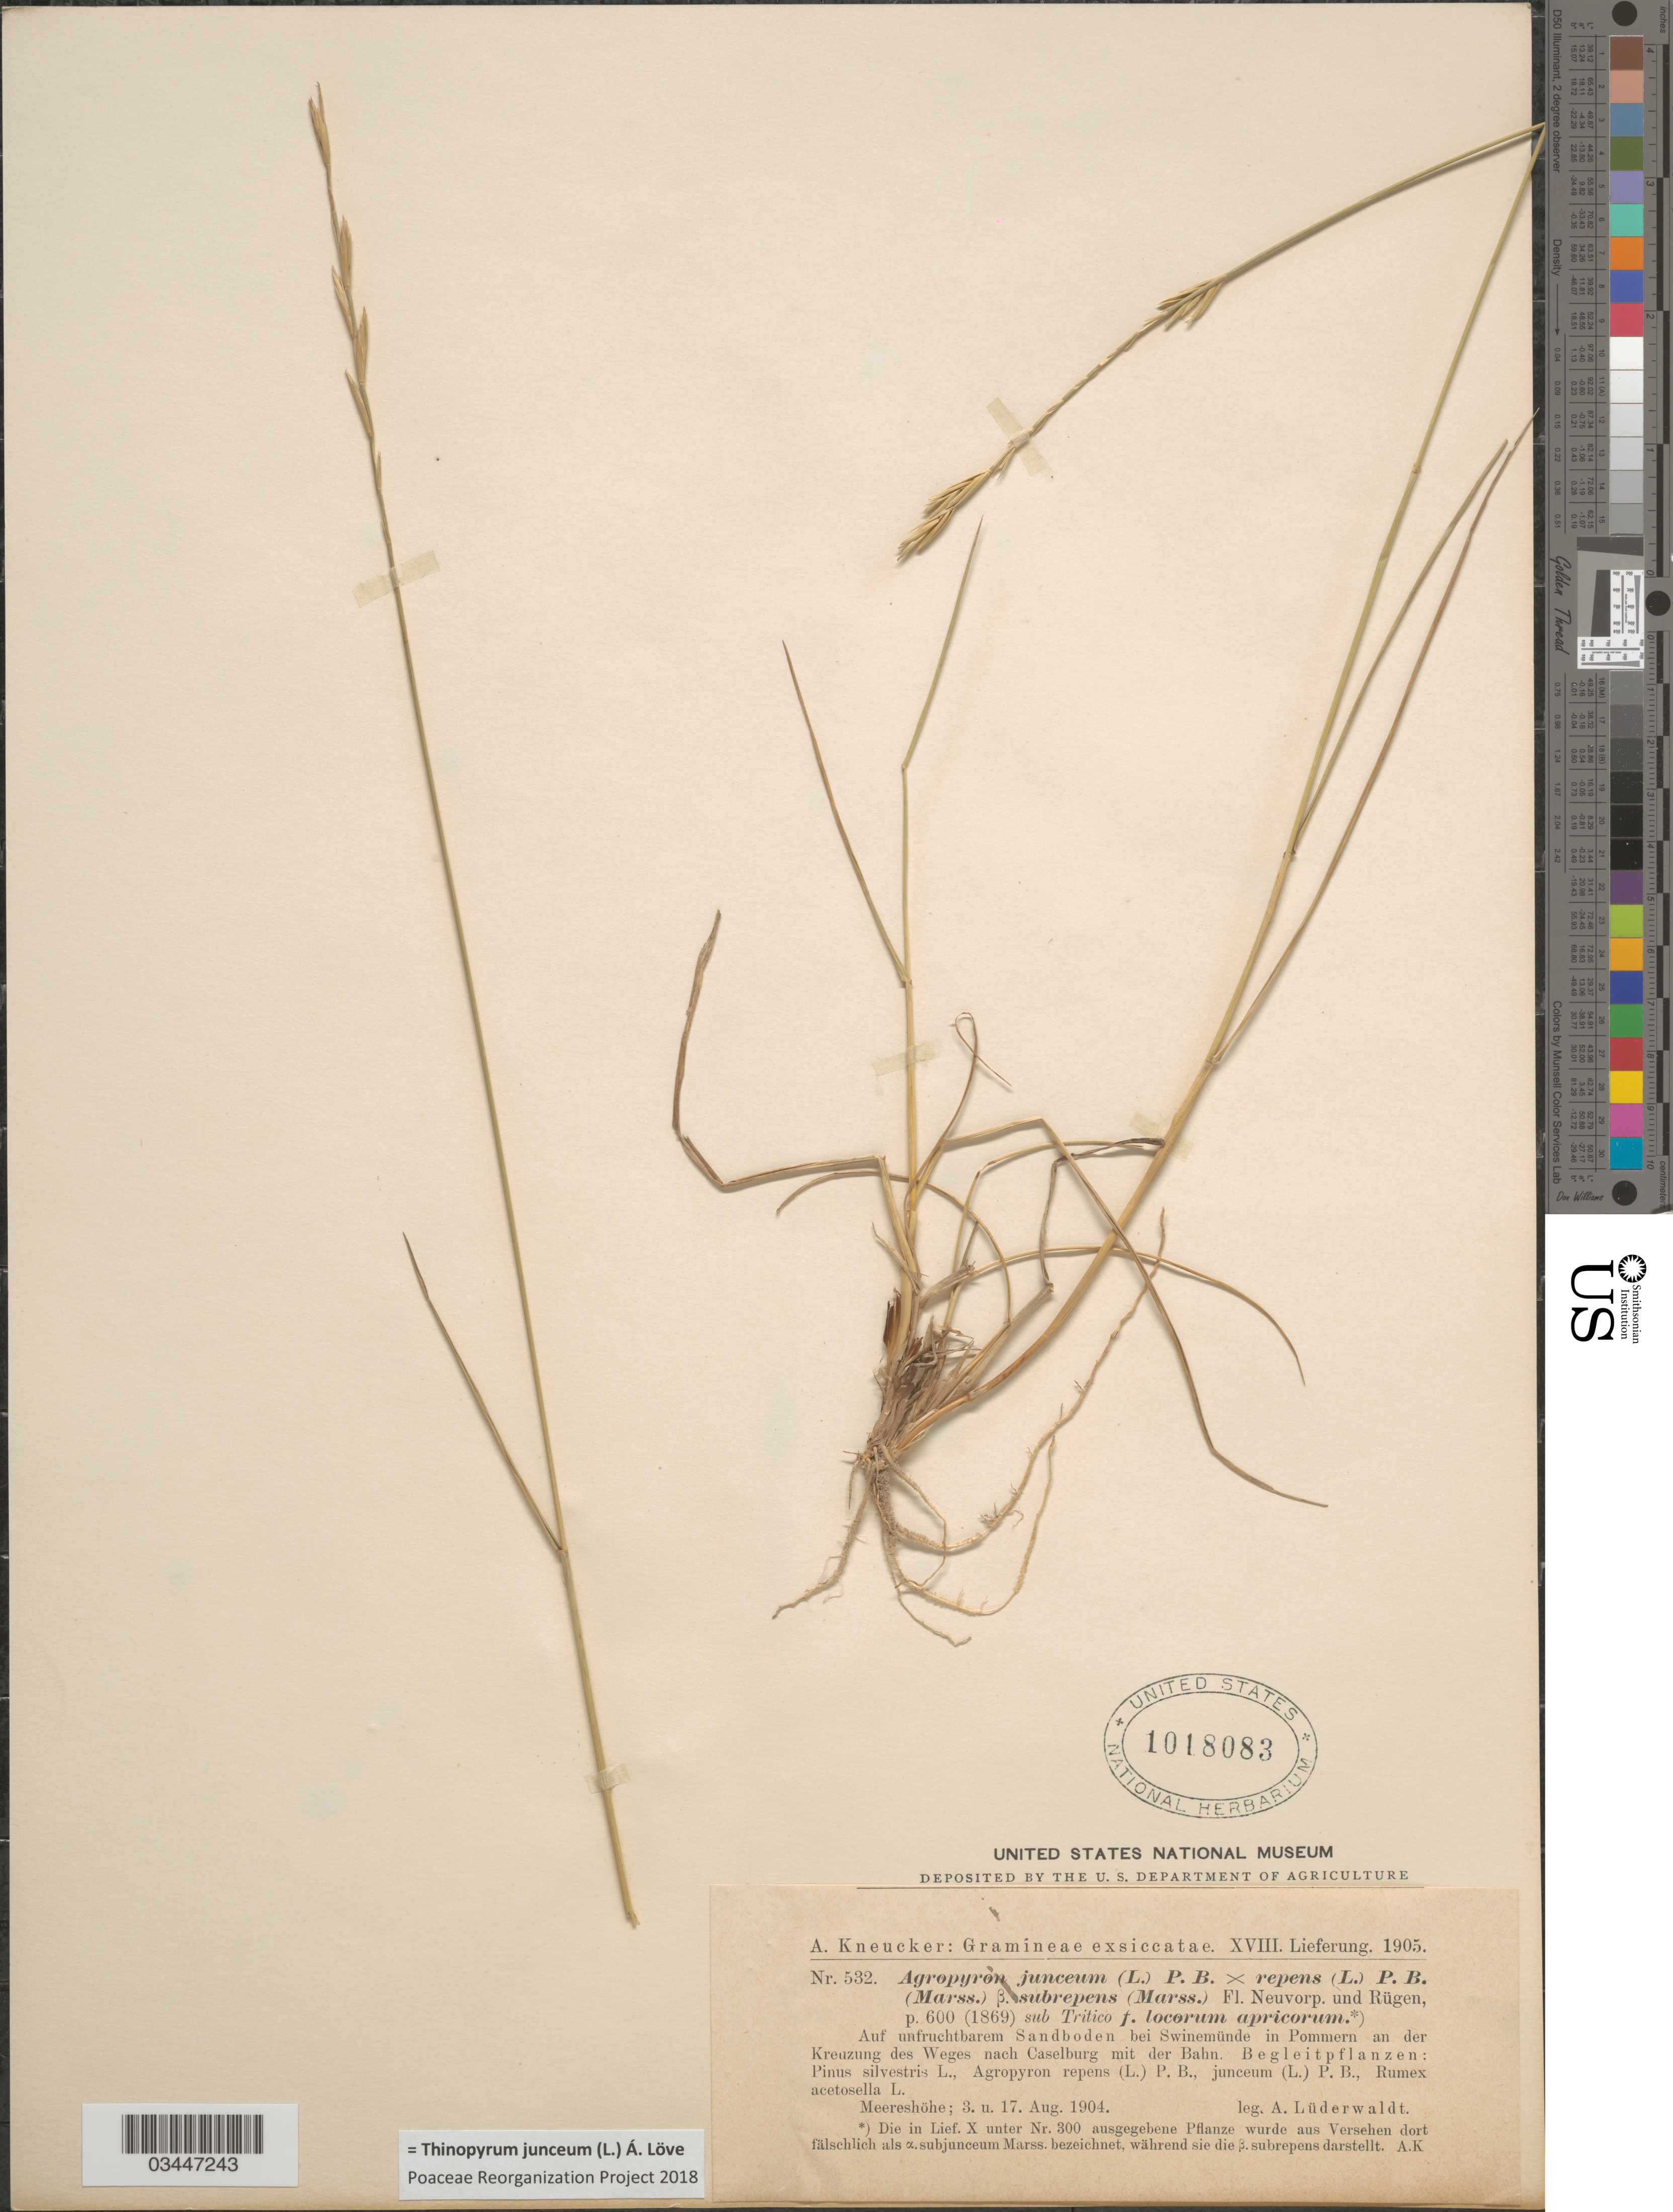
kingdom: Plantae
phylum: Tracheophyta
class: Liliopsida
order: Poales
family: Poaceae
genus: Thinopyrum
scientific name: Thinopyrum junceum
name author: (L.) Á. Löve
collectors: A. Lüderwaldt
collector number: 532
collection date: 1904-08-03/1904-08-17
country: Poland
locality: Auf unfruchtbarem Sandboden bei Swinemünde in Pommern an der Kreuzung des Weges nach Caselburg mit der Bahn.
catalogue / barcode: US 1018083